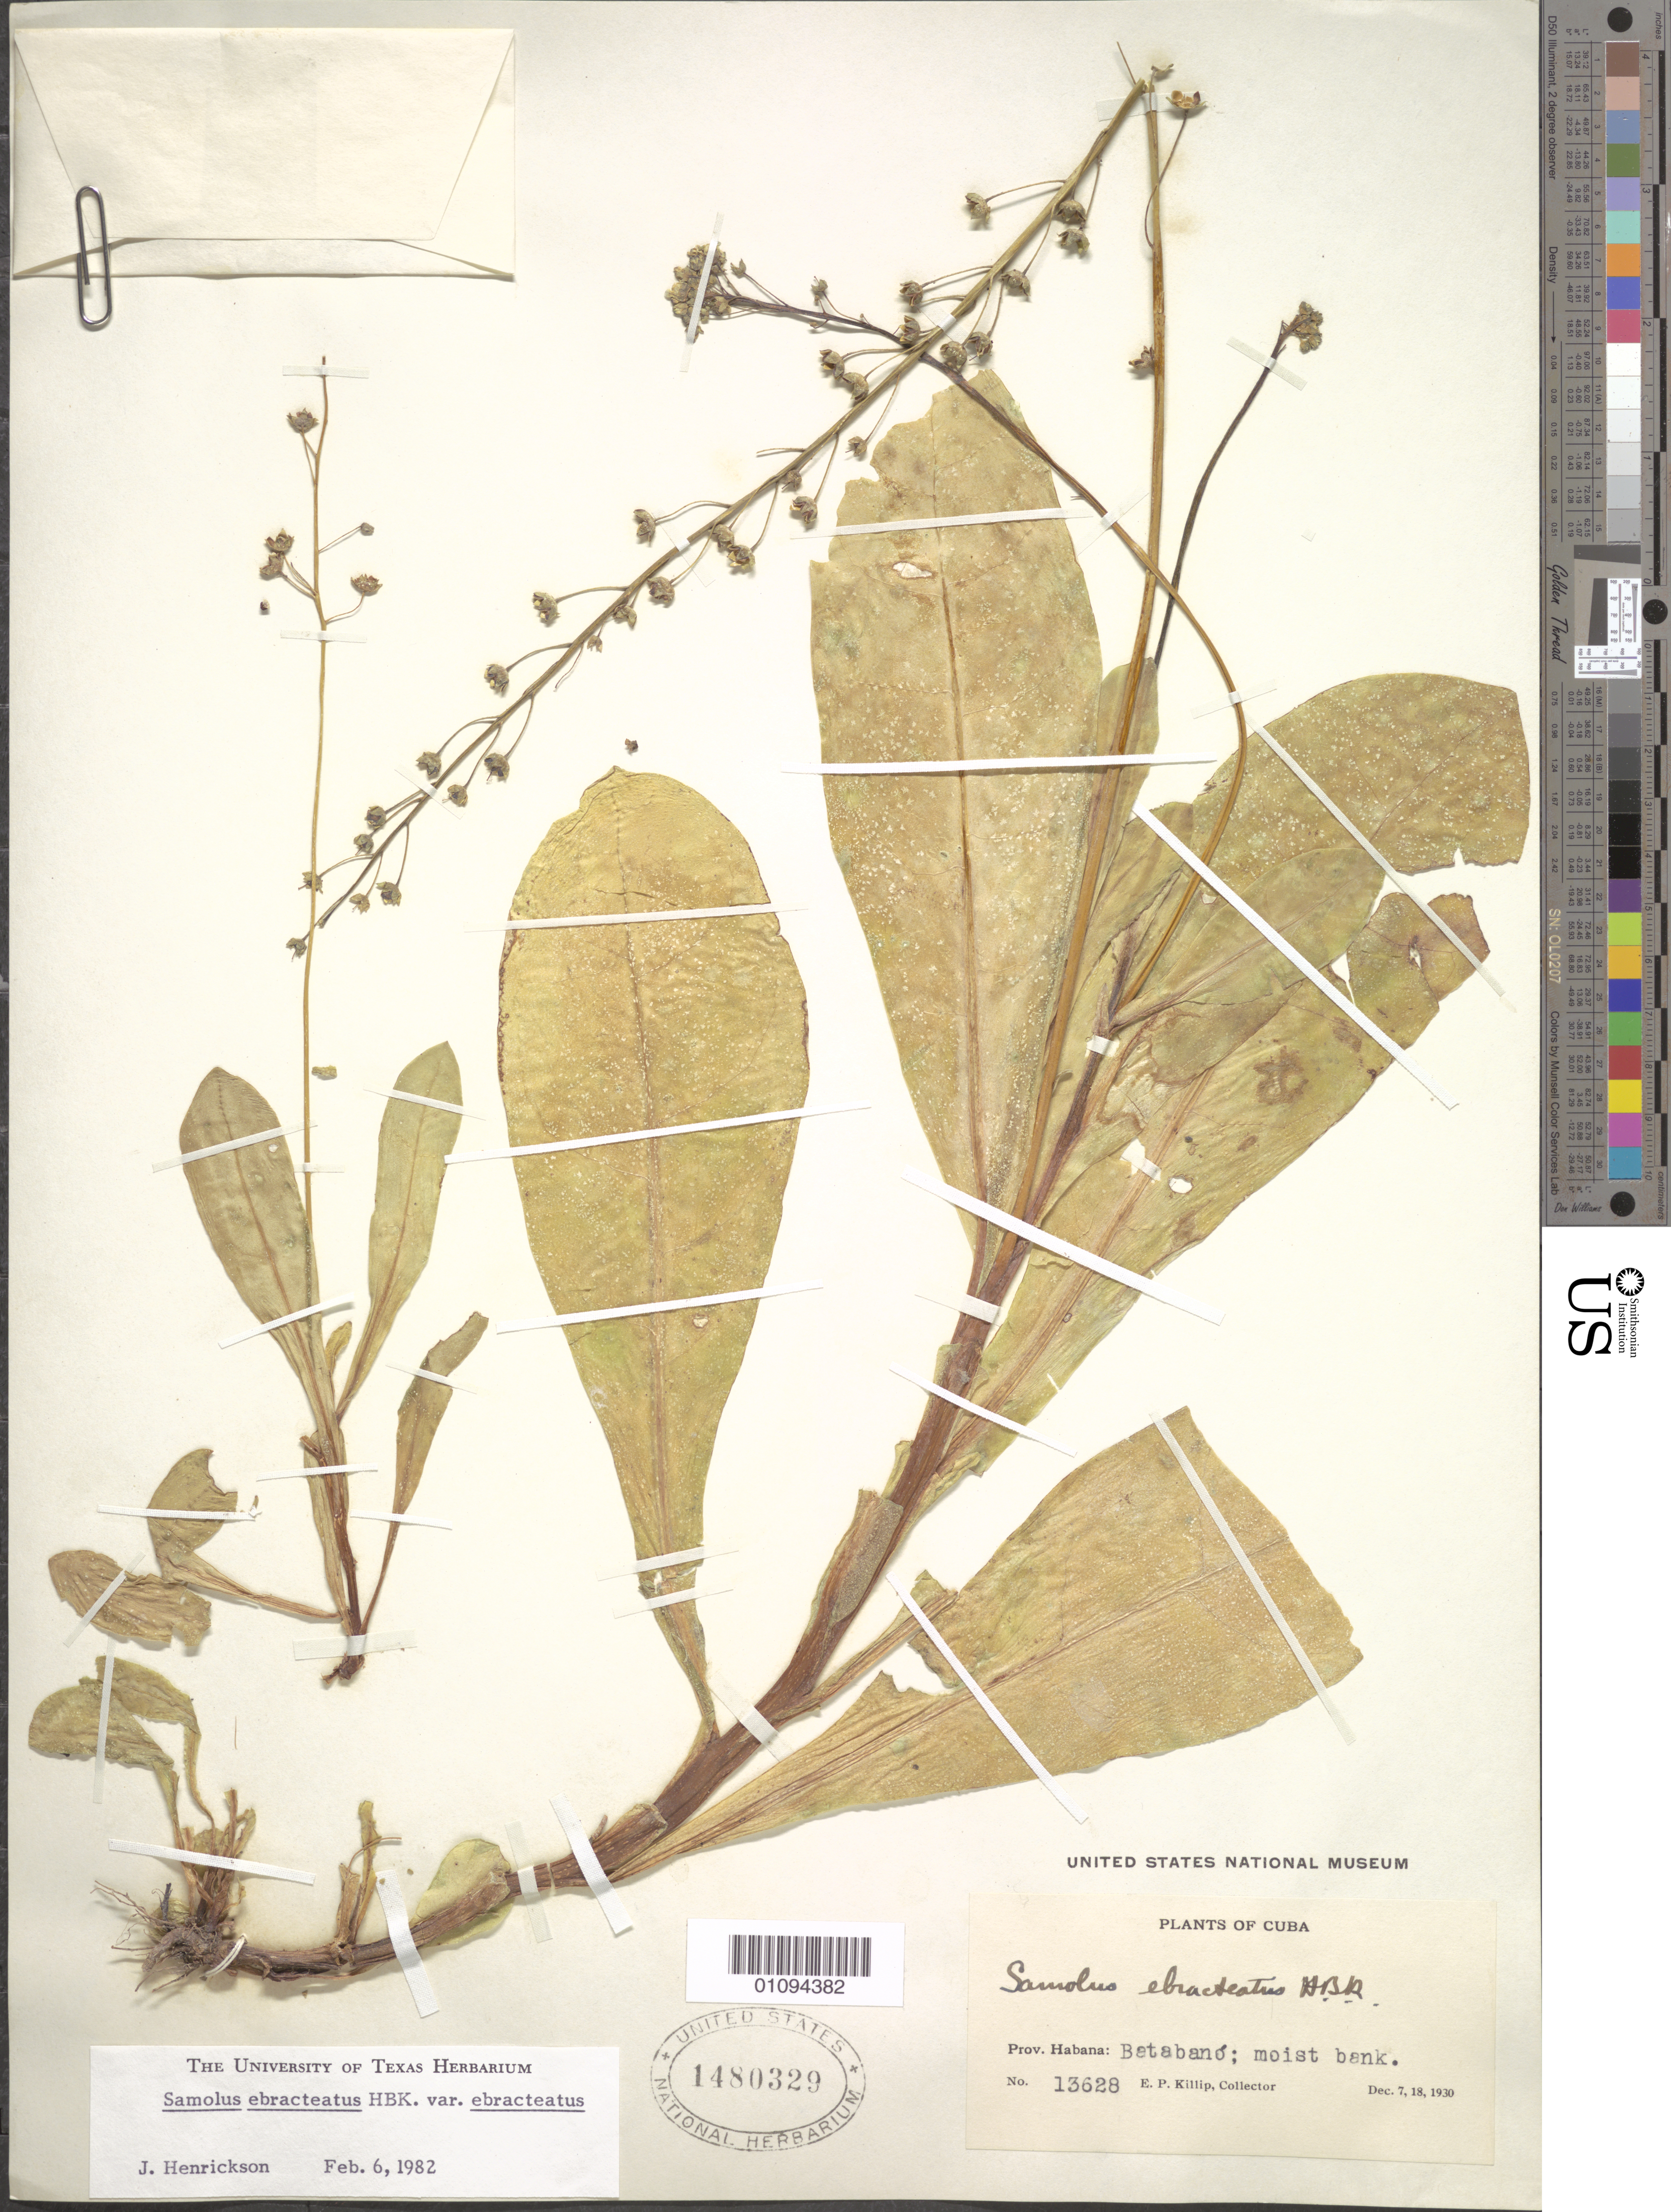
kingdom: Plantae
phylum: Tracheophyta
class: Magnoliopsida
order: Ericales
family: Primulaceae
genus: Samolus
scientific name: Samolus ebracteatus var. ebracteatus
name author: Kunth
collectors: E. P. Killip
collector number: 13628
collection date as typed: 07 Dec 1930 and 18 Dec 1930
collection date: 1930-12-07,1930-12-18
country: Cuba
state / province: La Habana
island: Cuba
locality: Batabanó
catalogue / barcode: US 1480329